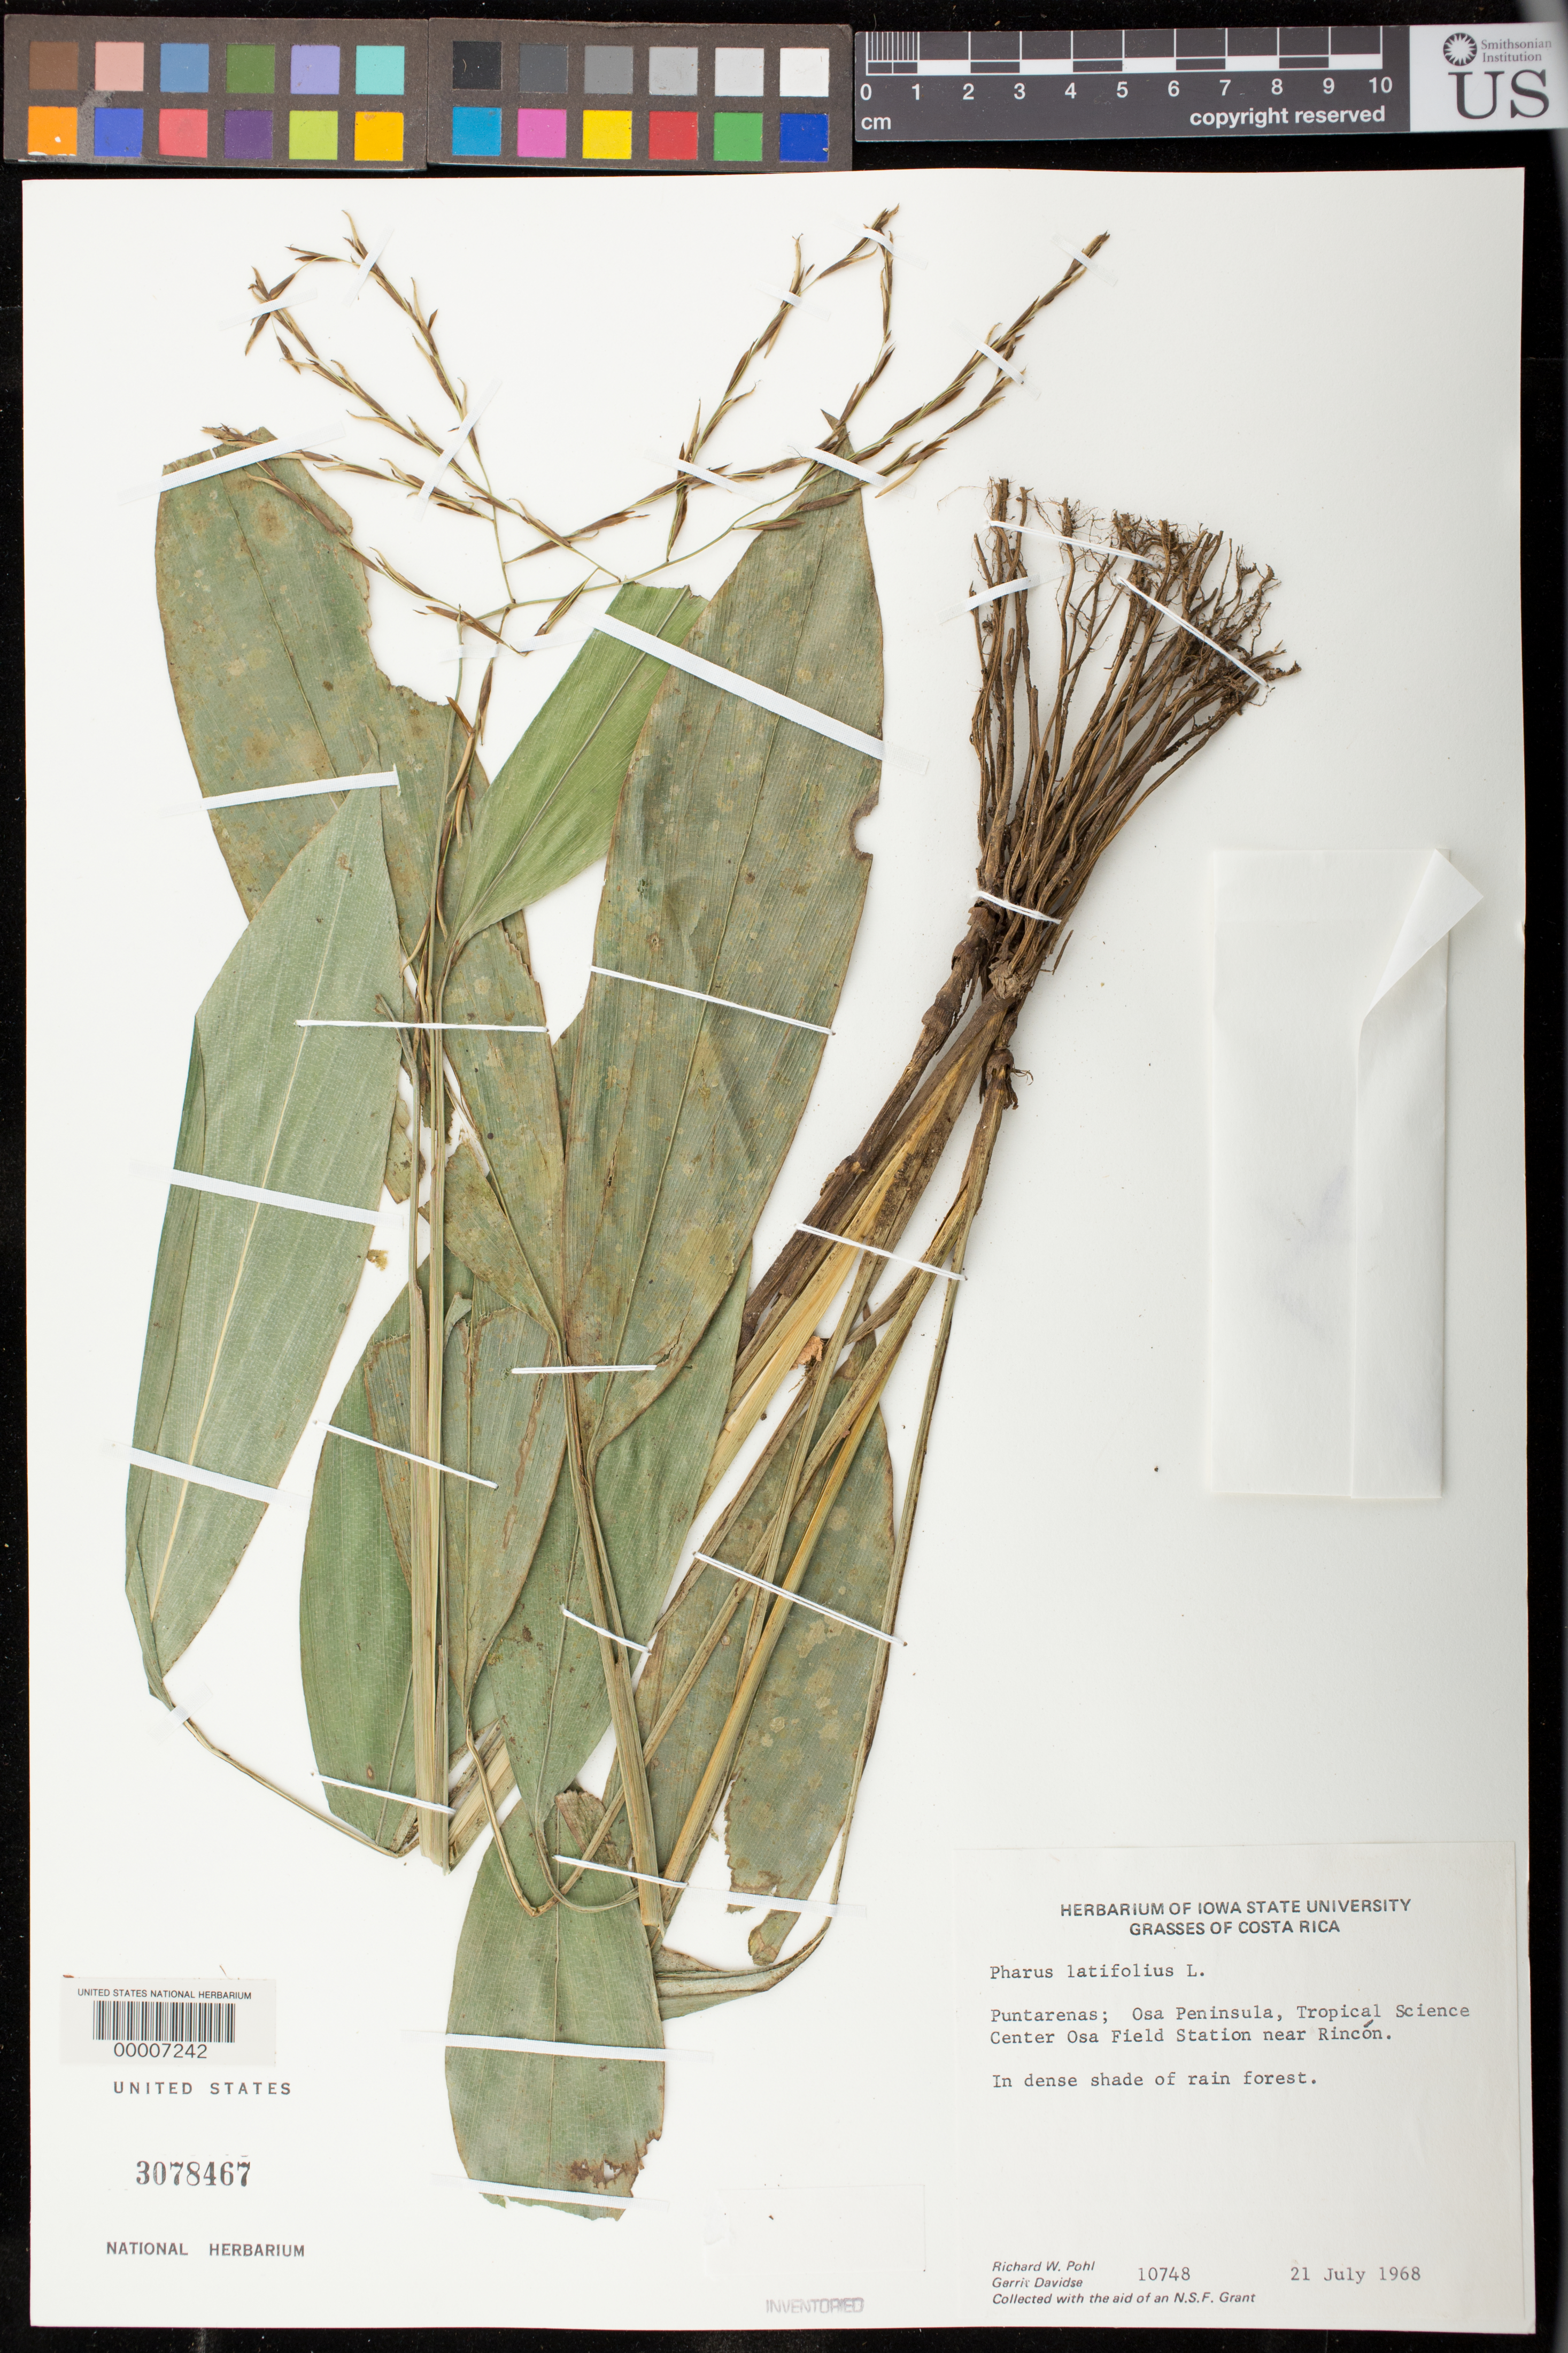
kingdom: Plantae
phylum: Tracheophyta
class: Liliopsida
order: Poales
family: Poaceae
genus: Pharus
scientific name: Pharus latifolius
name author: L.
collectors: R. W. Pohl & G. Davidse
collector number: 10748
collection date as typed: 21 Jul 1968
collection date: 1968-07-21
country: Costa Rica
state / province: Puntarenas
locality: Osa peninsula, Tropical Science Center Osa Field Station near Rincon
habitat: in dense shade of rain forest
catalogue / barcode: US 3078467